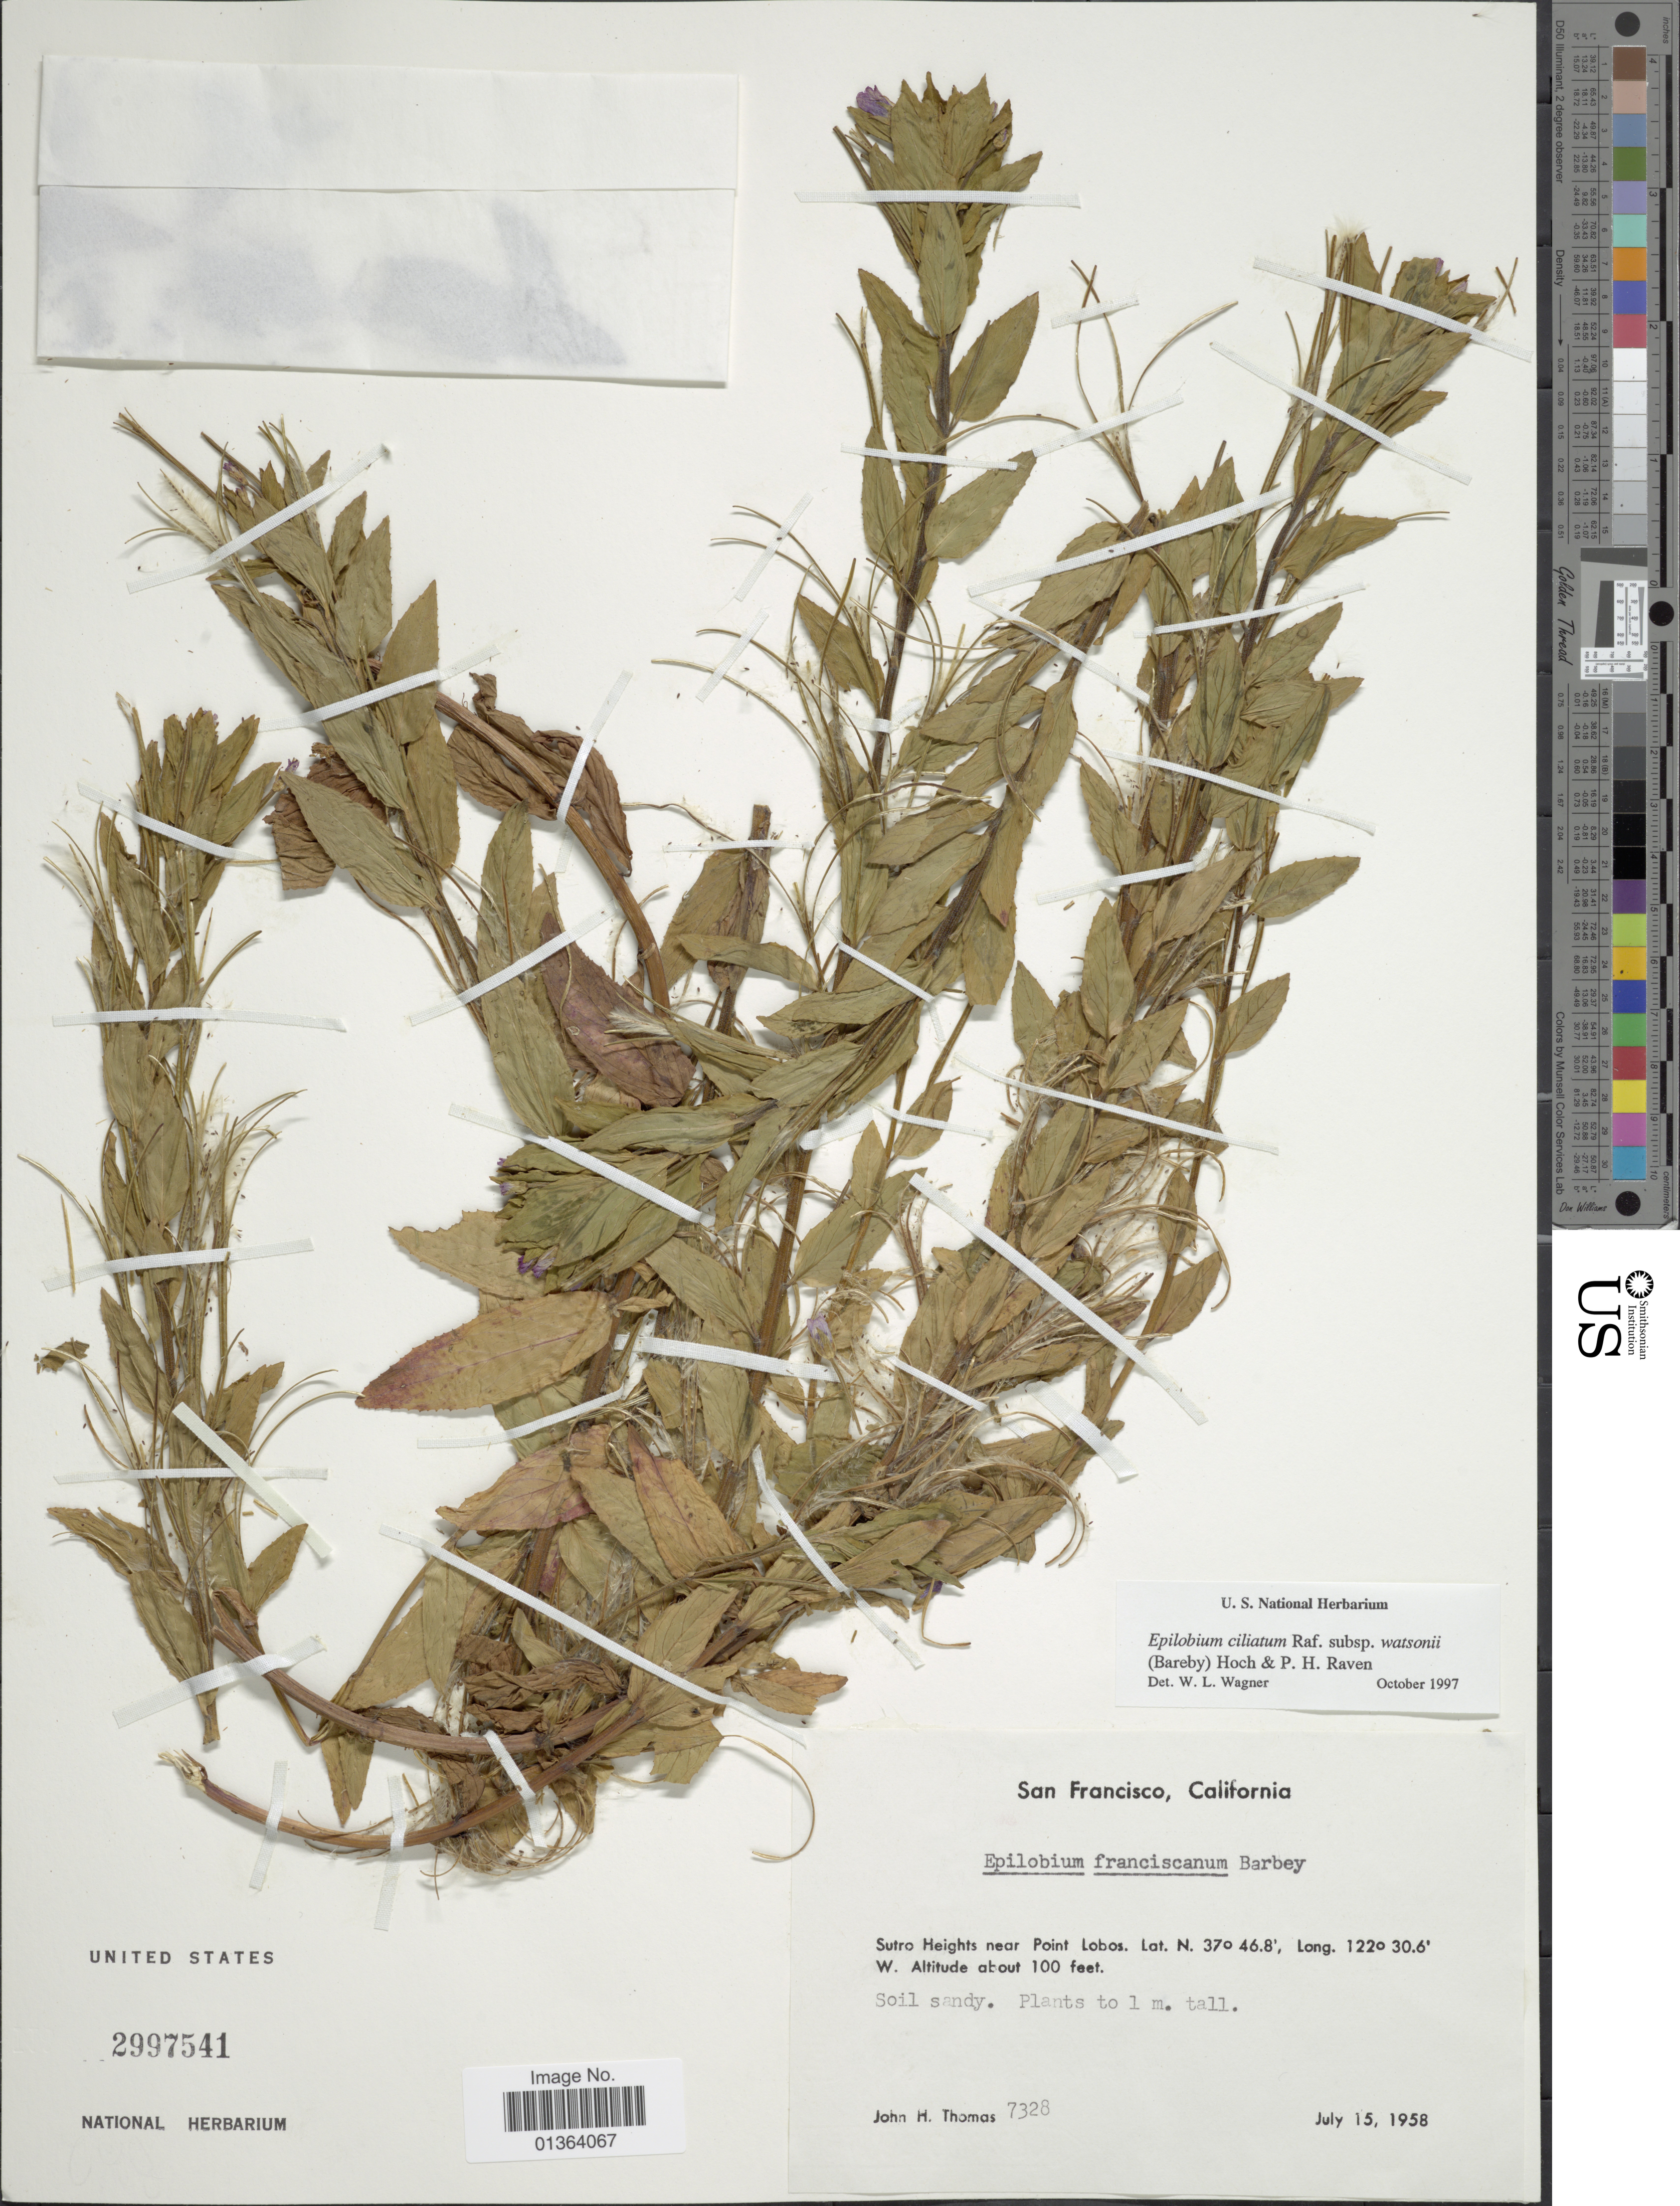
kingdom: Plantae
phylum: Tracheophyta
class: Magnoliopsida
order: Myrtales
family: Onagraceae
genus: Epilobium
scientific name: Epilobium ciliatum subsp. watsonii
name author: (Barbey) Hoch & P.H. Raven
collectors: J. H. Thomas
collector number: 7328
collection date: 1958-07-15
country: United States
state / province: California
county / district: San Francisco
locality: San Francisco. Sutro Heights near Point Lobos.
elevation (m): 30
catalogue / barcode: US 2997541